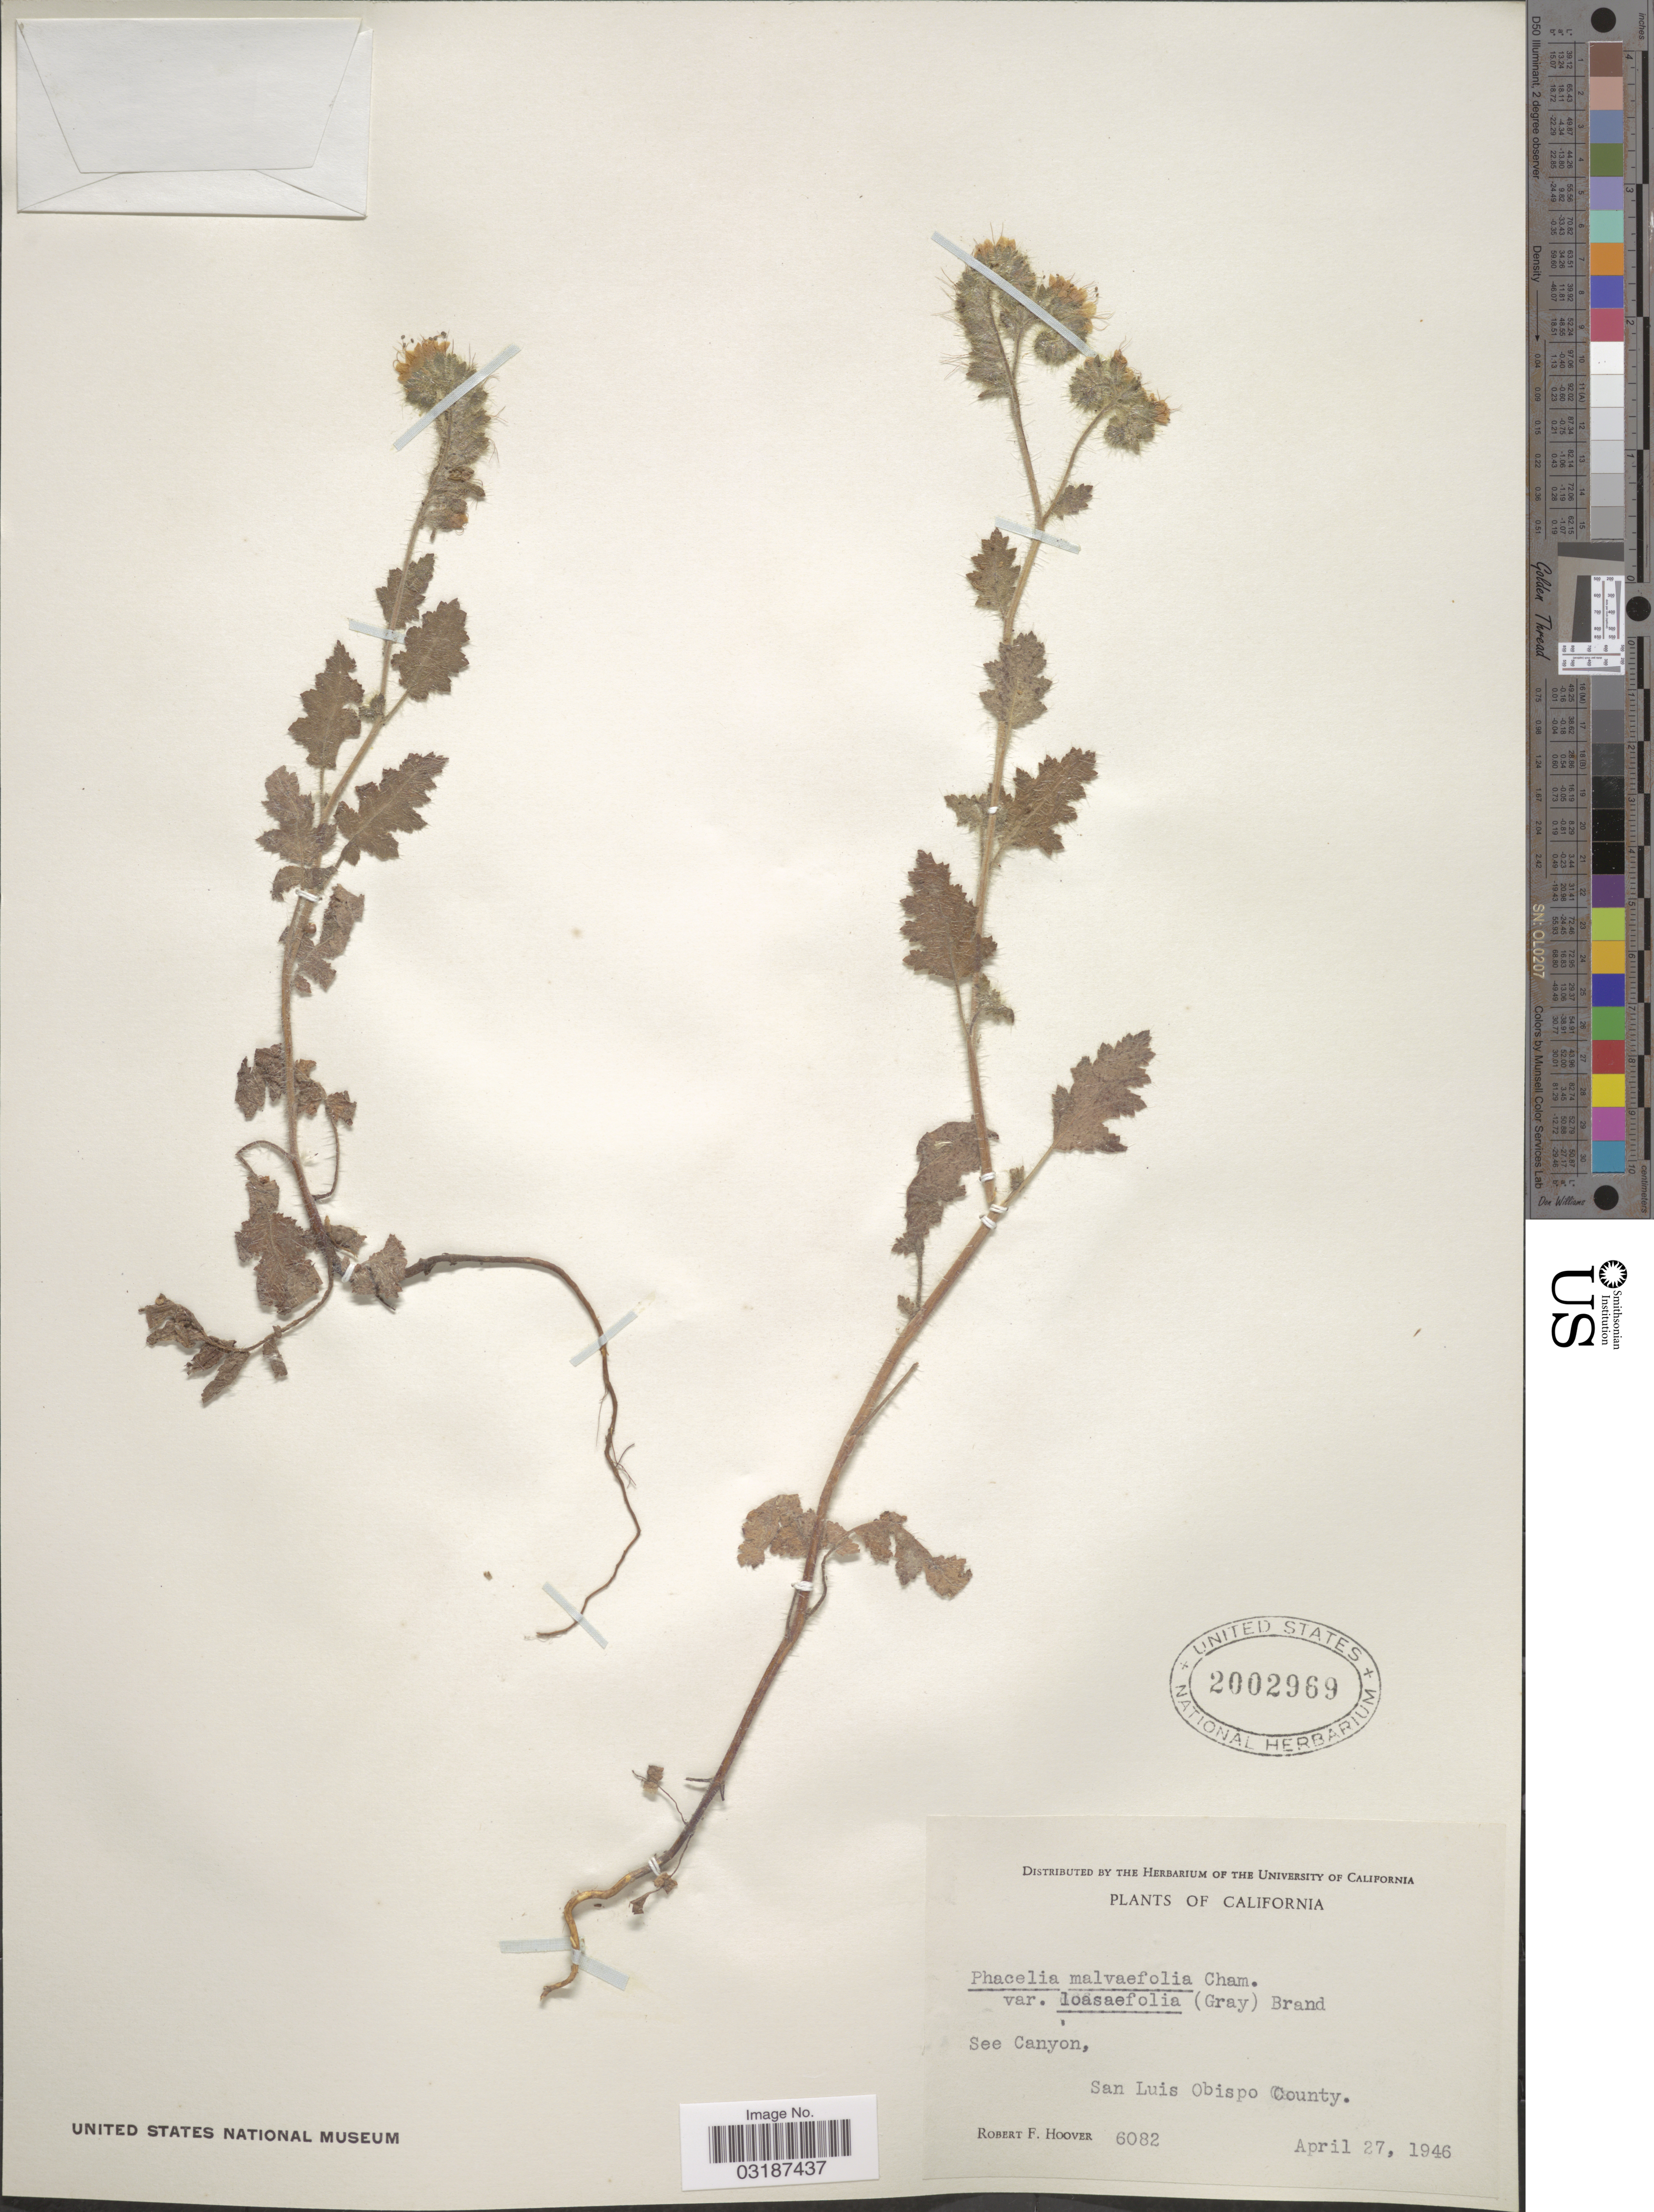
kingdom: Plantae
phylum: Tracheophyta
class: Magnoliopsida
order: Boraginales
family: Hydrophyllaceae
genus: Phacelia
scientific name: Phacelia malvifolia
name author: Cham.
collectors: R. F. Hoover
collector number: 6082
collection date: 1946-04-27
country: United States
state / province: California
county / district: San Luis Obispo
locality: See Canyon, San Luis Obispo County.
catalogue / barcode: US 2002969